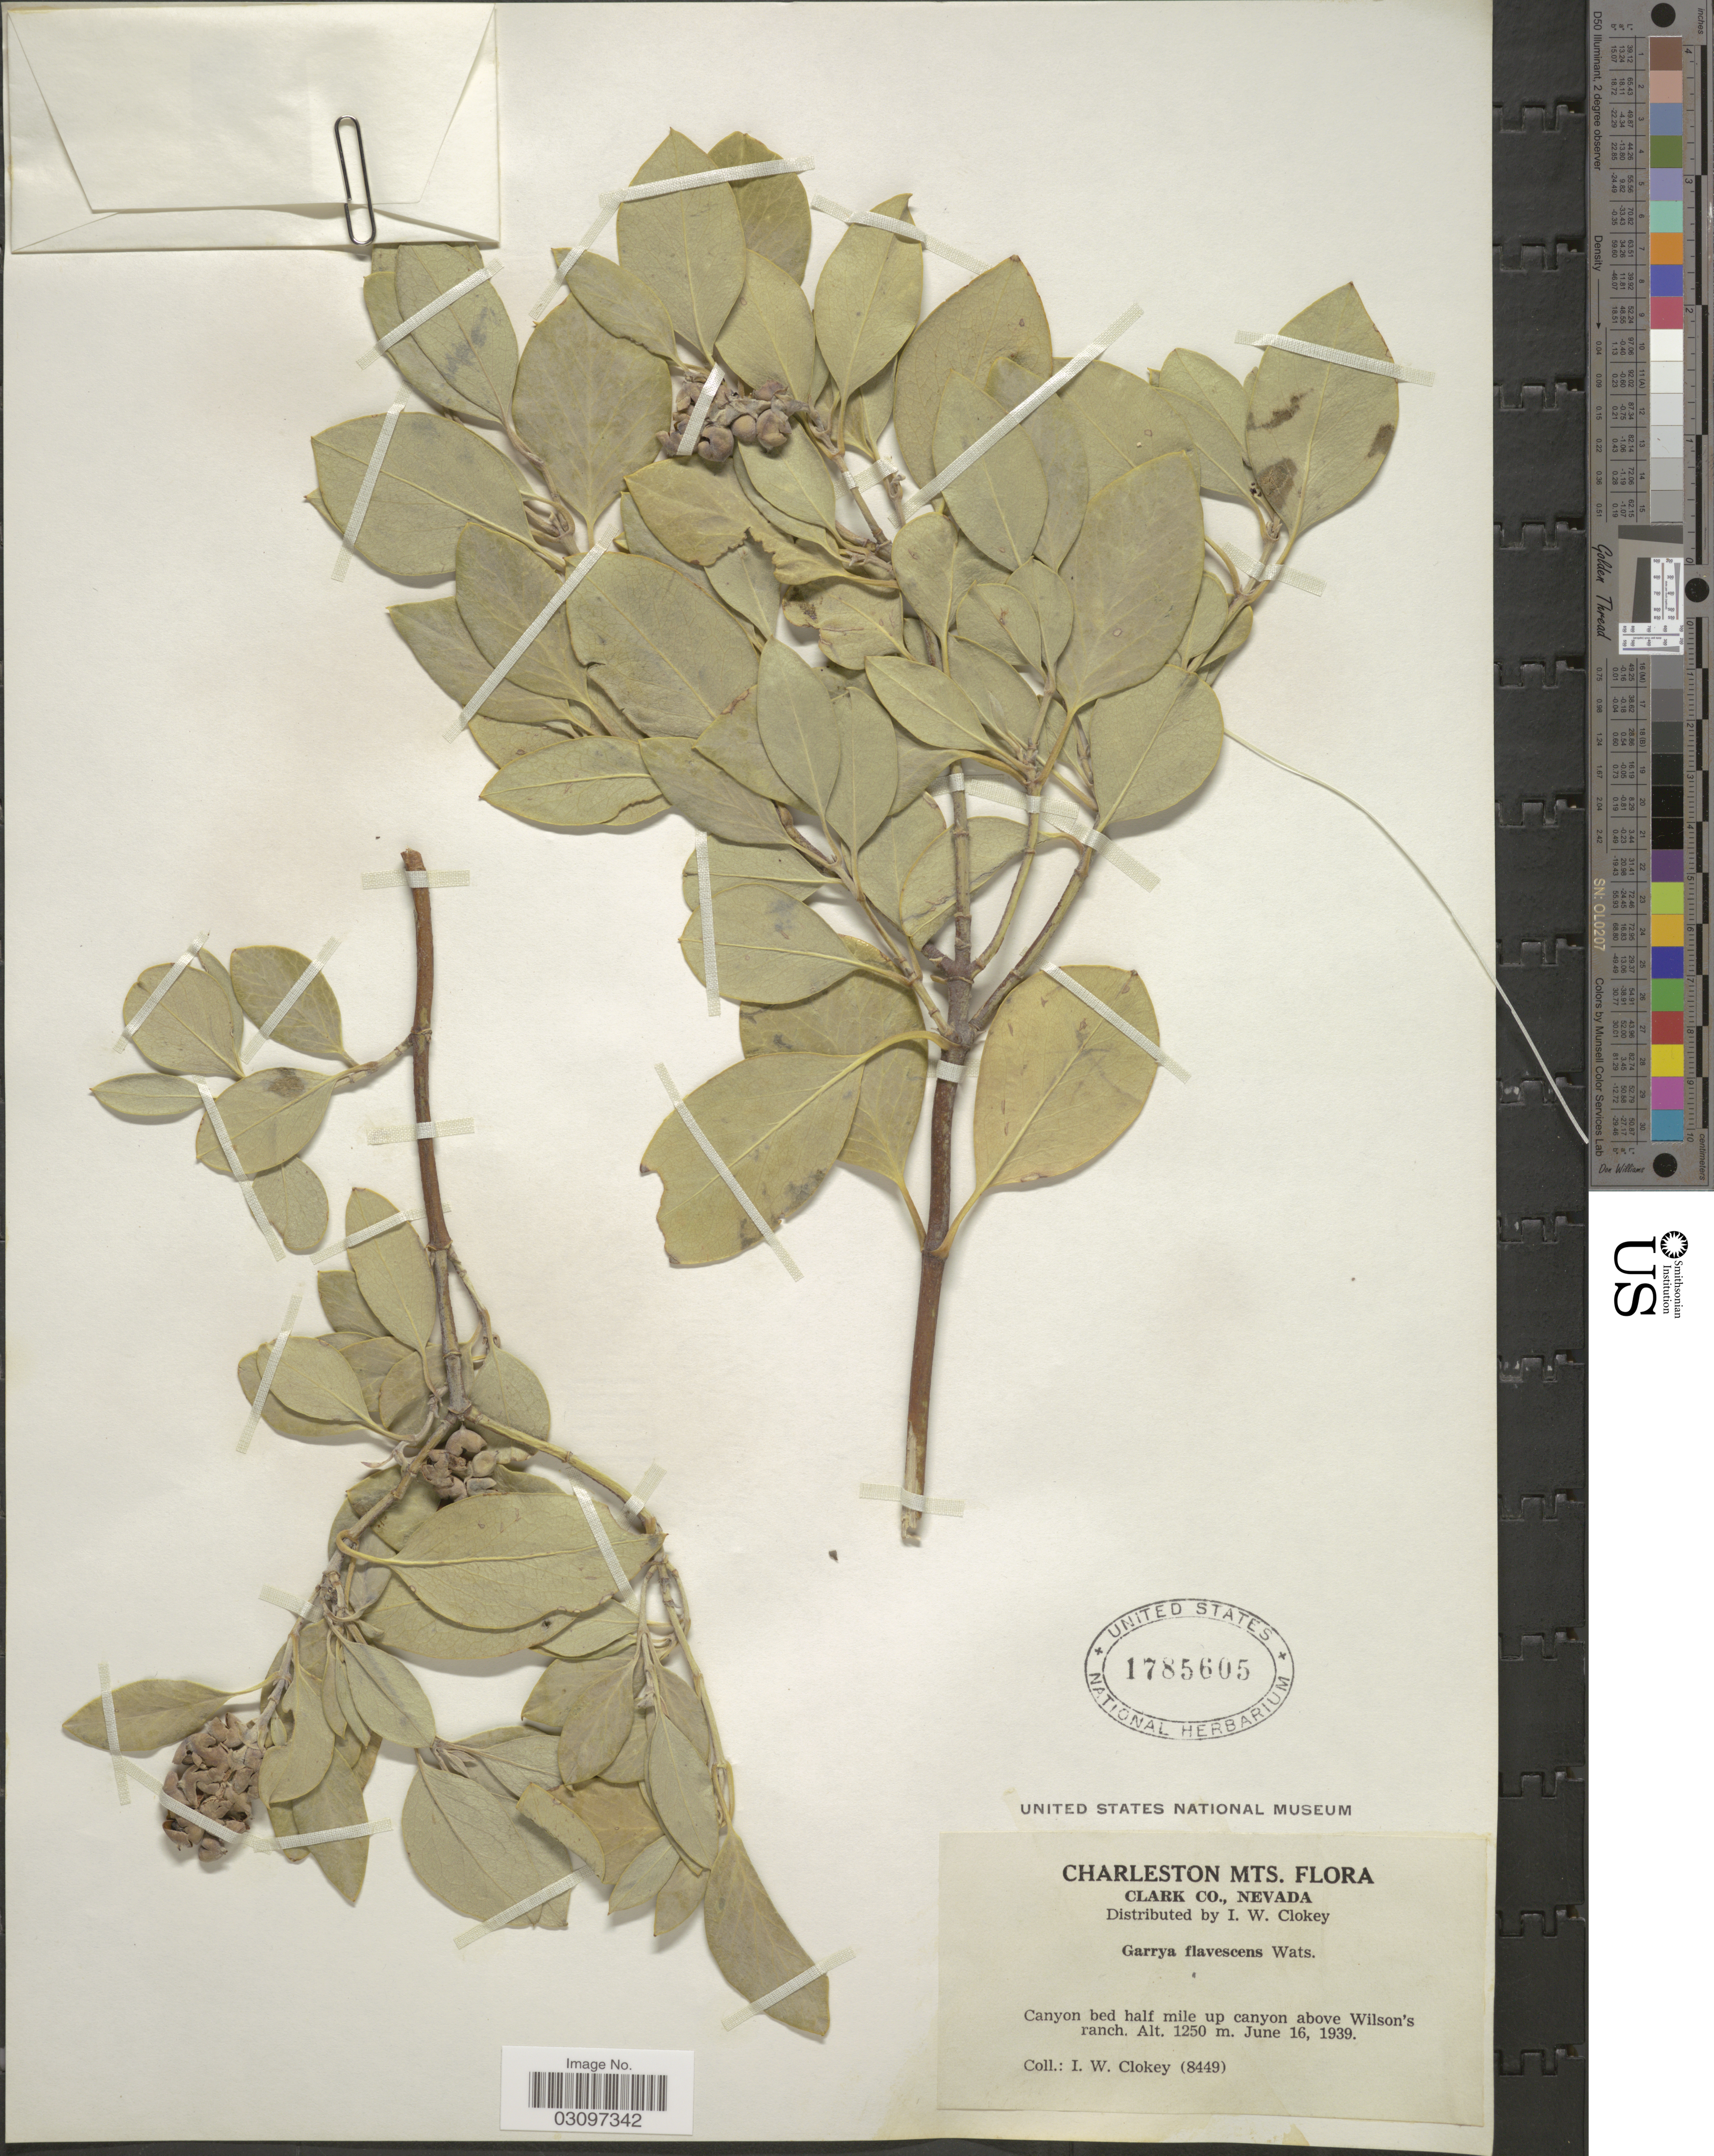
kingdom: Plantae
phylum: Tracheophyta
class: Magnoliopsida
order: Garryales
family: Garryaceae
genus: Garrya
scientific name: Garrya flavescens subsp. flavescens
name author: S. Watson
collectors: I. W. Clokey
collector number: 8449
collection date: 1939-06-16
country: United States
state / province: Nevada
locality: Charleston Mts., Clark Co., Canyon bed half mile up canyon above Wilson's ranch.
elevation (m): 1250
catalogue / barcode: US 1785605